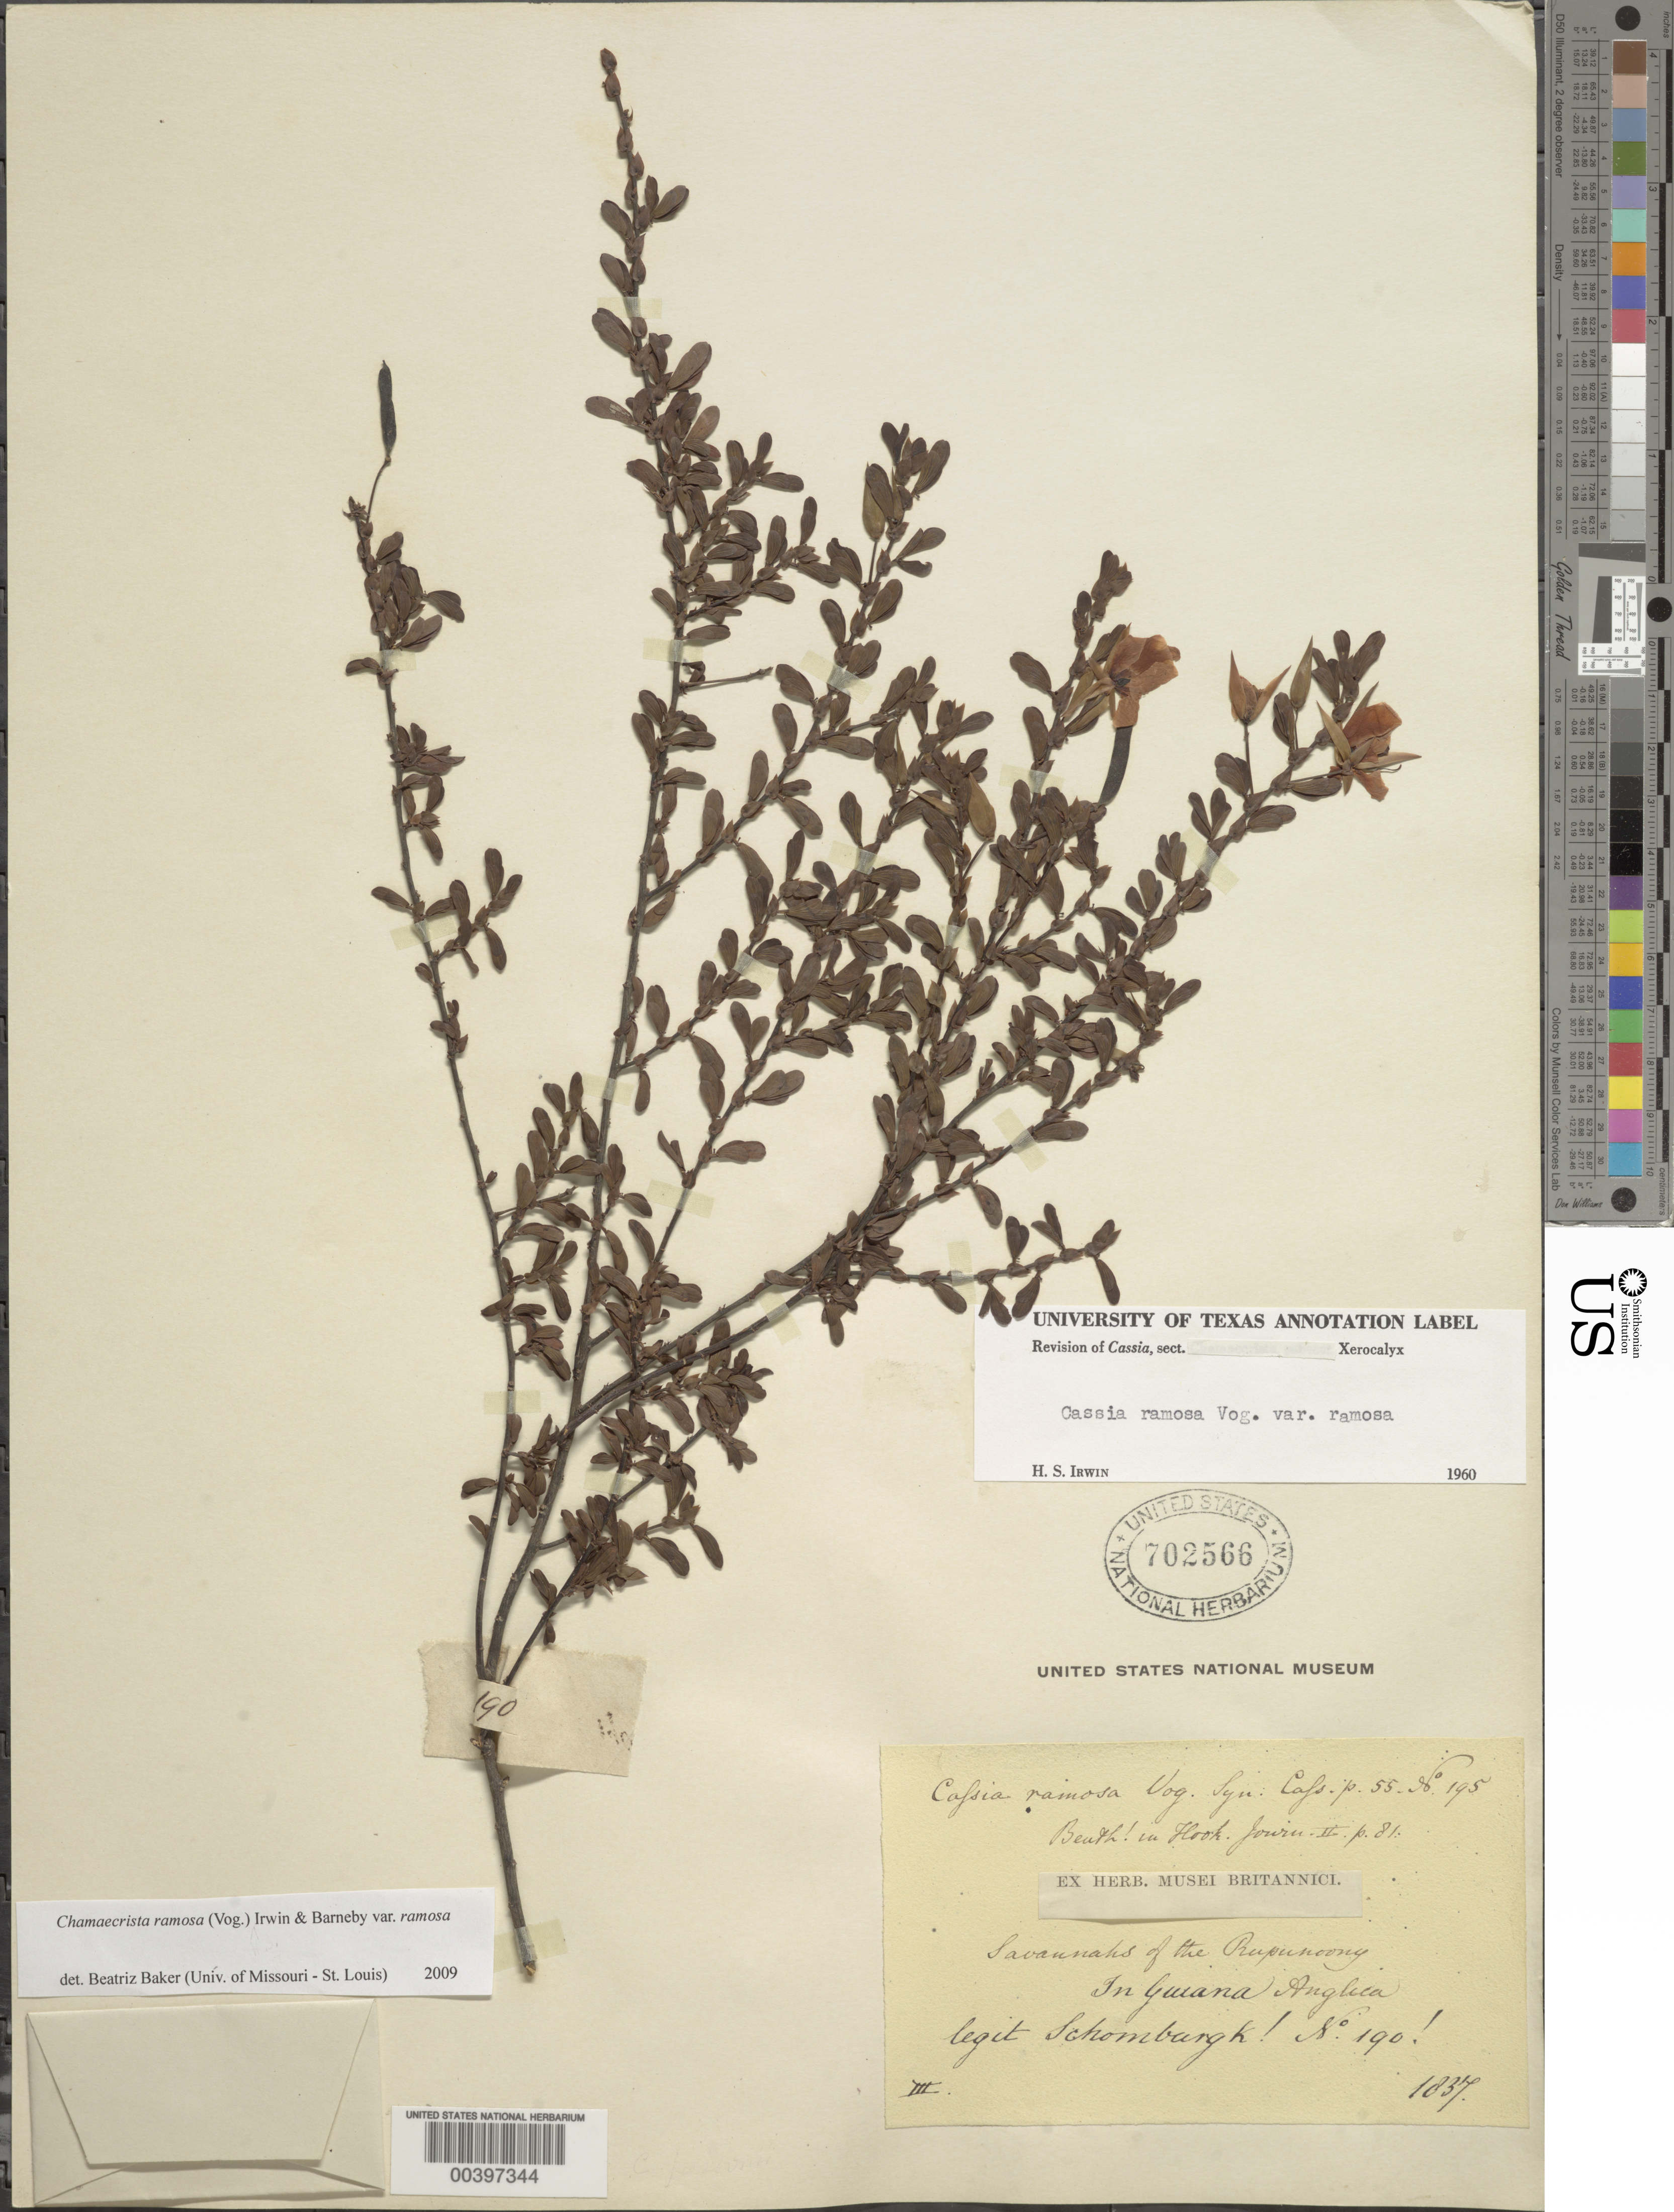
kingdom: Plantae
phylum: Tracheophyta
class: Magnoliopsida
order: Fabales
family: Fabaceae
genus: Chamaecrista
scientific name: Chamaecrista ramosa var. ramosa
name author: (Vogel) H.S. Irwin & Barneby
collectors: M. R. Schomburgk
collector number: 190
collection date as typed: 1837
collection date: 1837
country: Guyana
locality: Savannahs of the Rupunoony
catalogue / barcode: US 702566